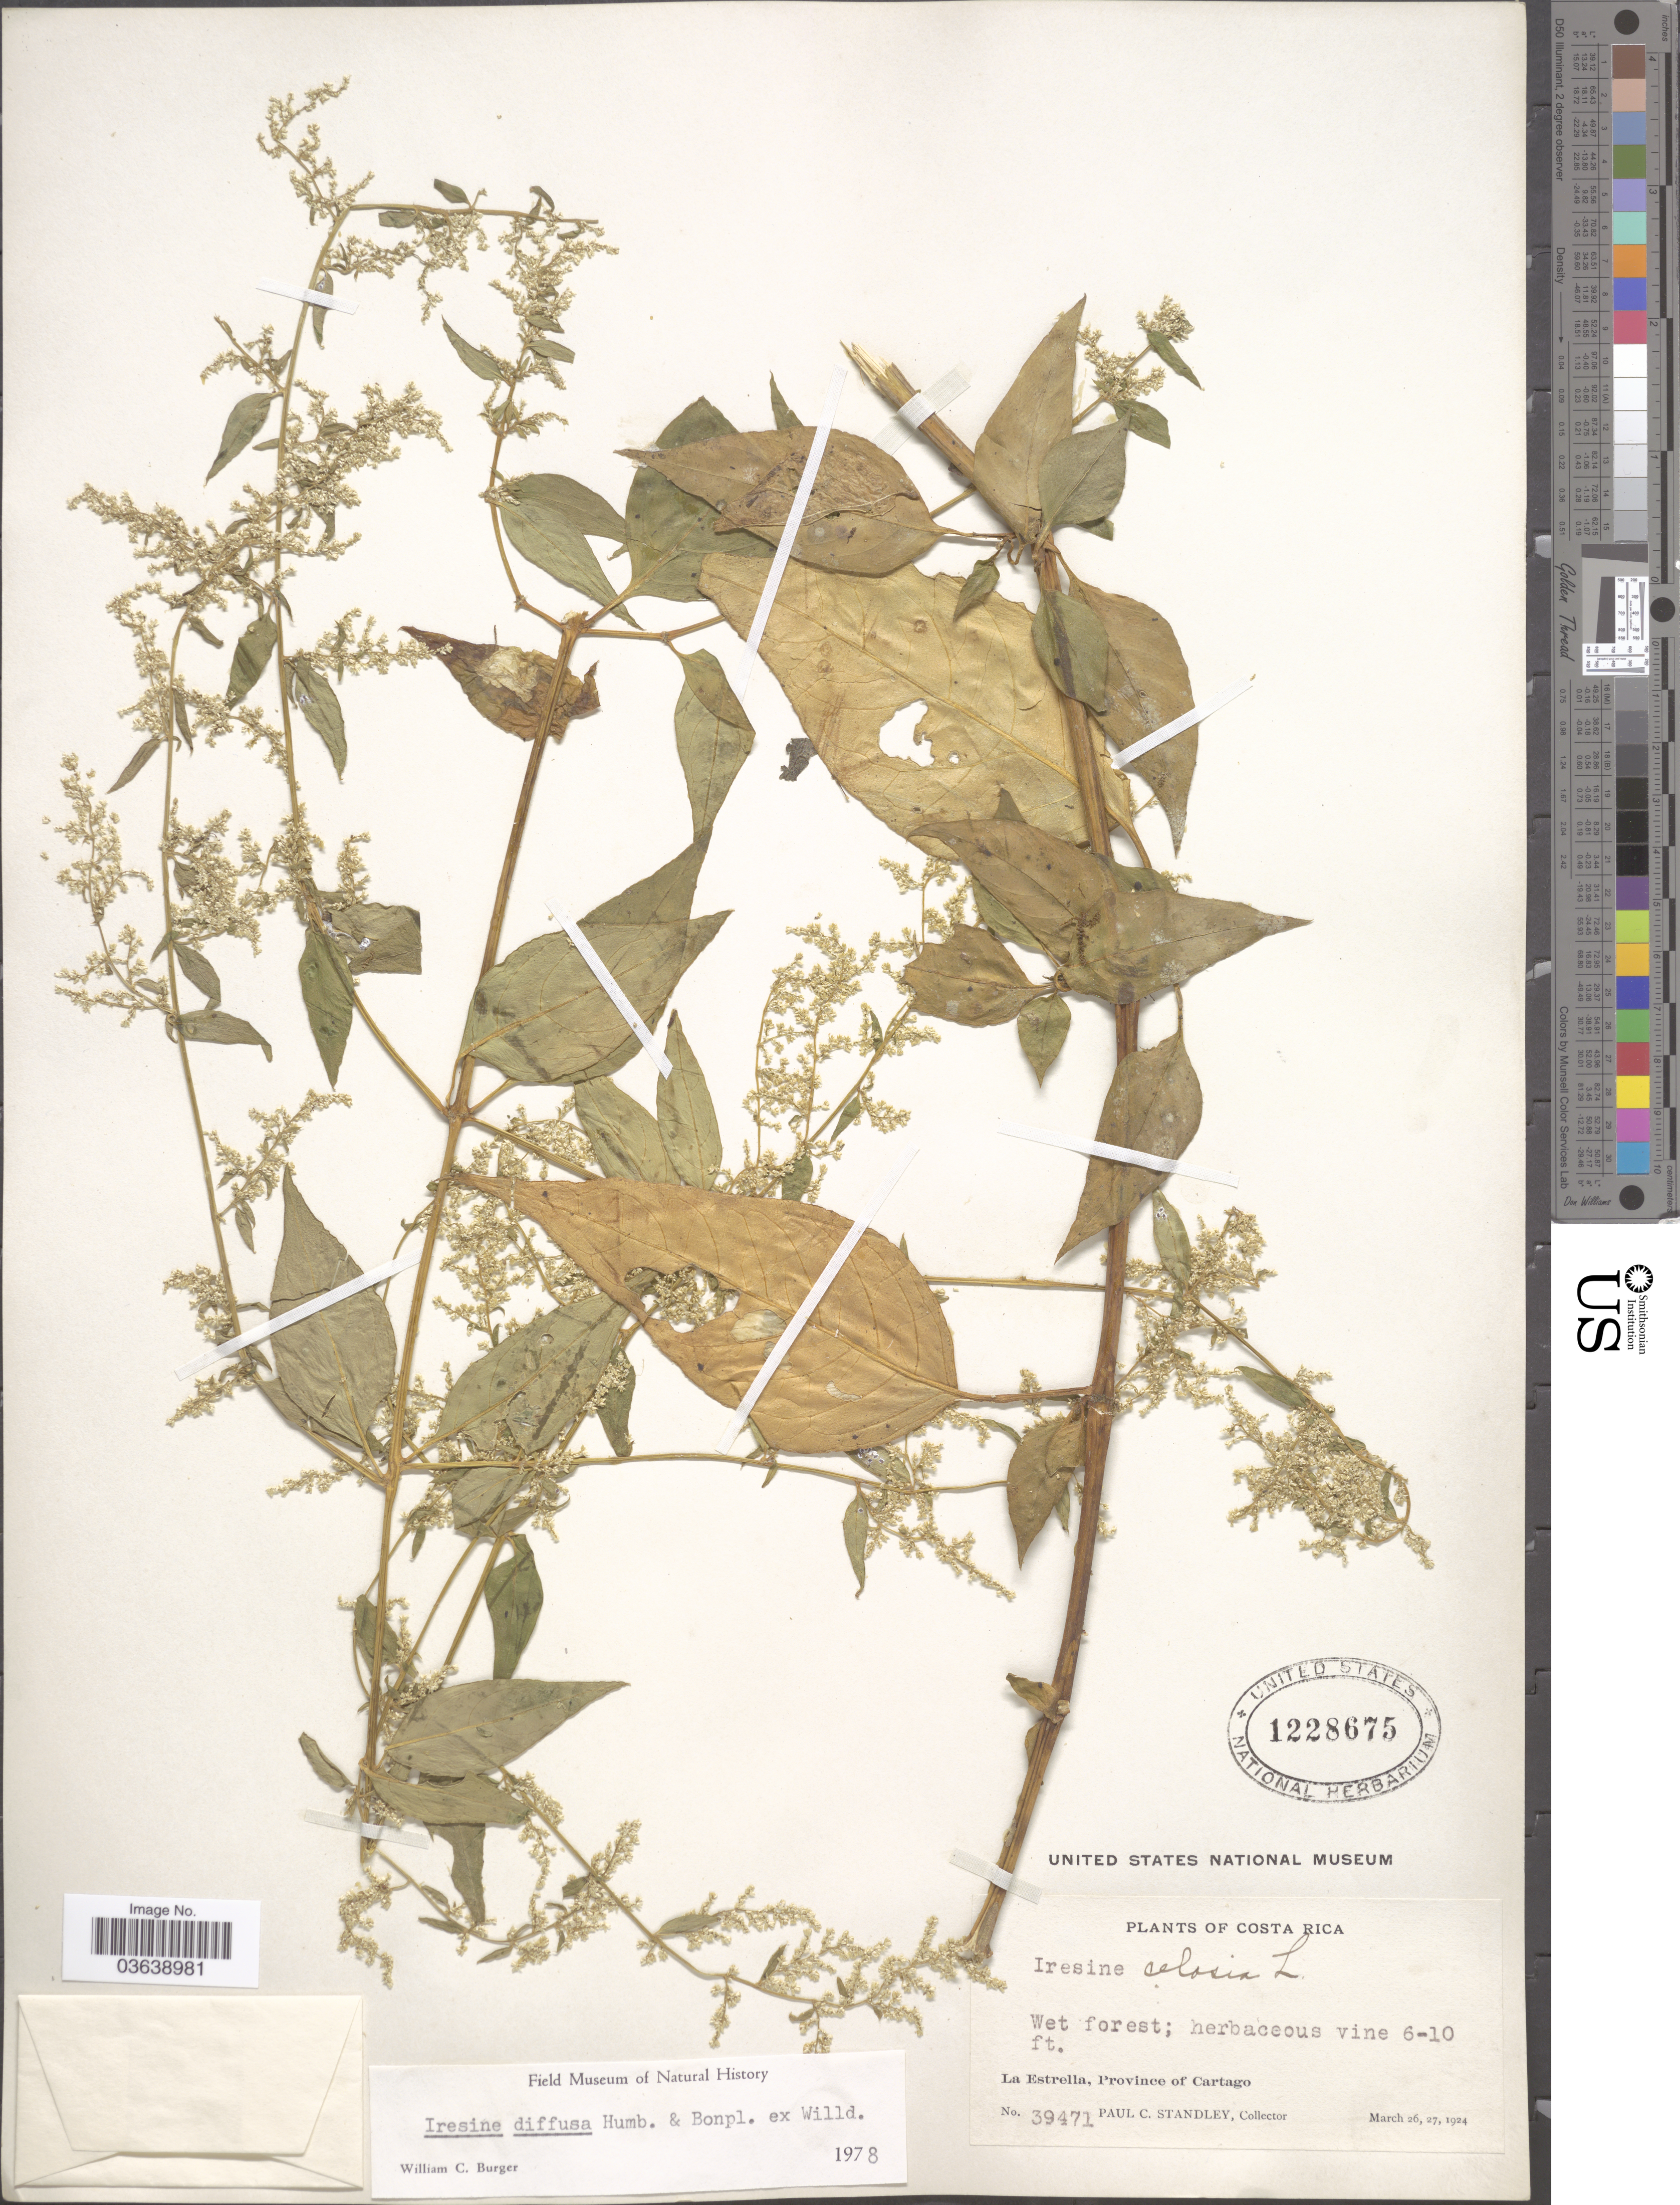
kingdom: Plantae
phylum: Tracheophyta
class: Magnoliopsida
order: Caryophyllales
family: Amaranthaceae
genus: Iresine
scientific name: Iresine celosia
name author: L.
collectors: P. C. Standley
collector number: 39471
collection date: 1924-03-26/1924-03-27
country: Costa Rica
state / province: Cartago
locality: La Estrella.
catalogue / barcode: US 1228675